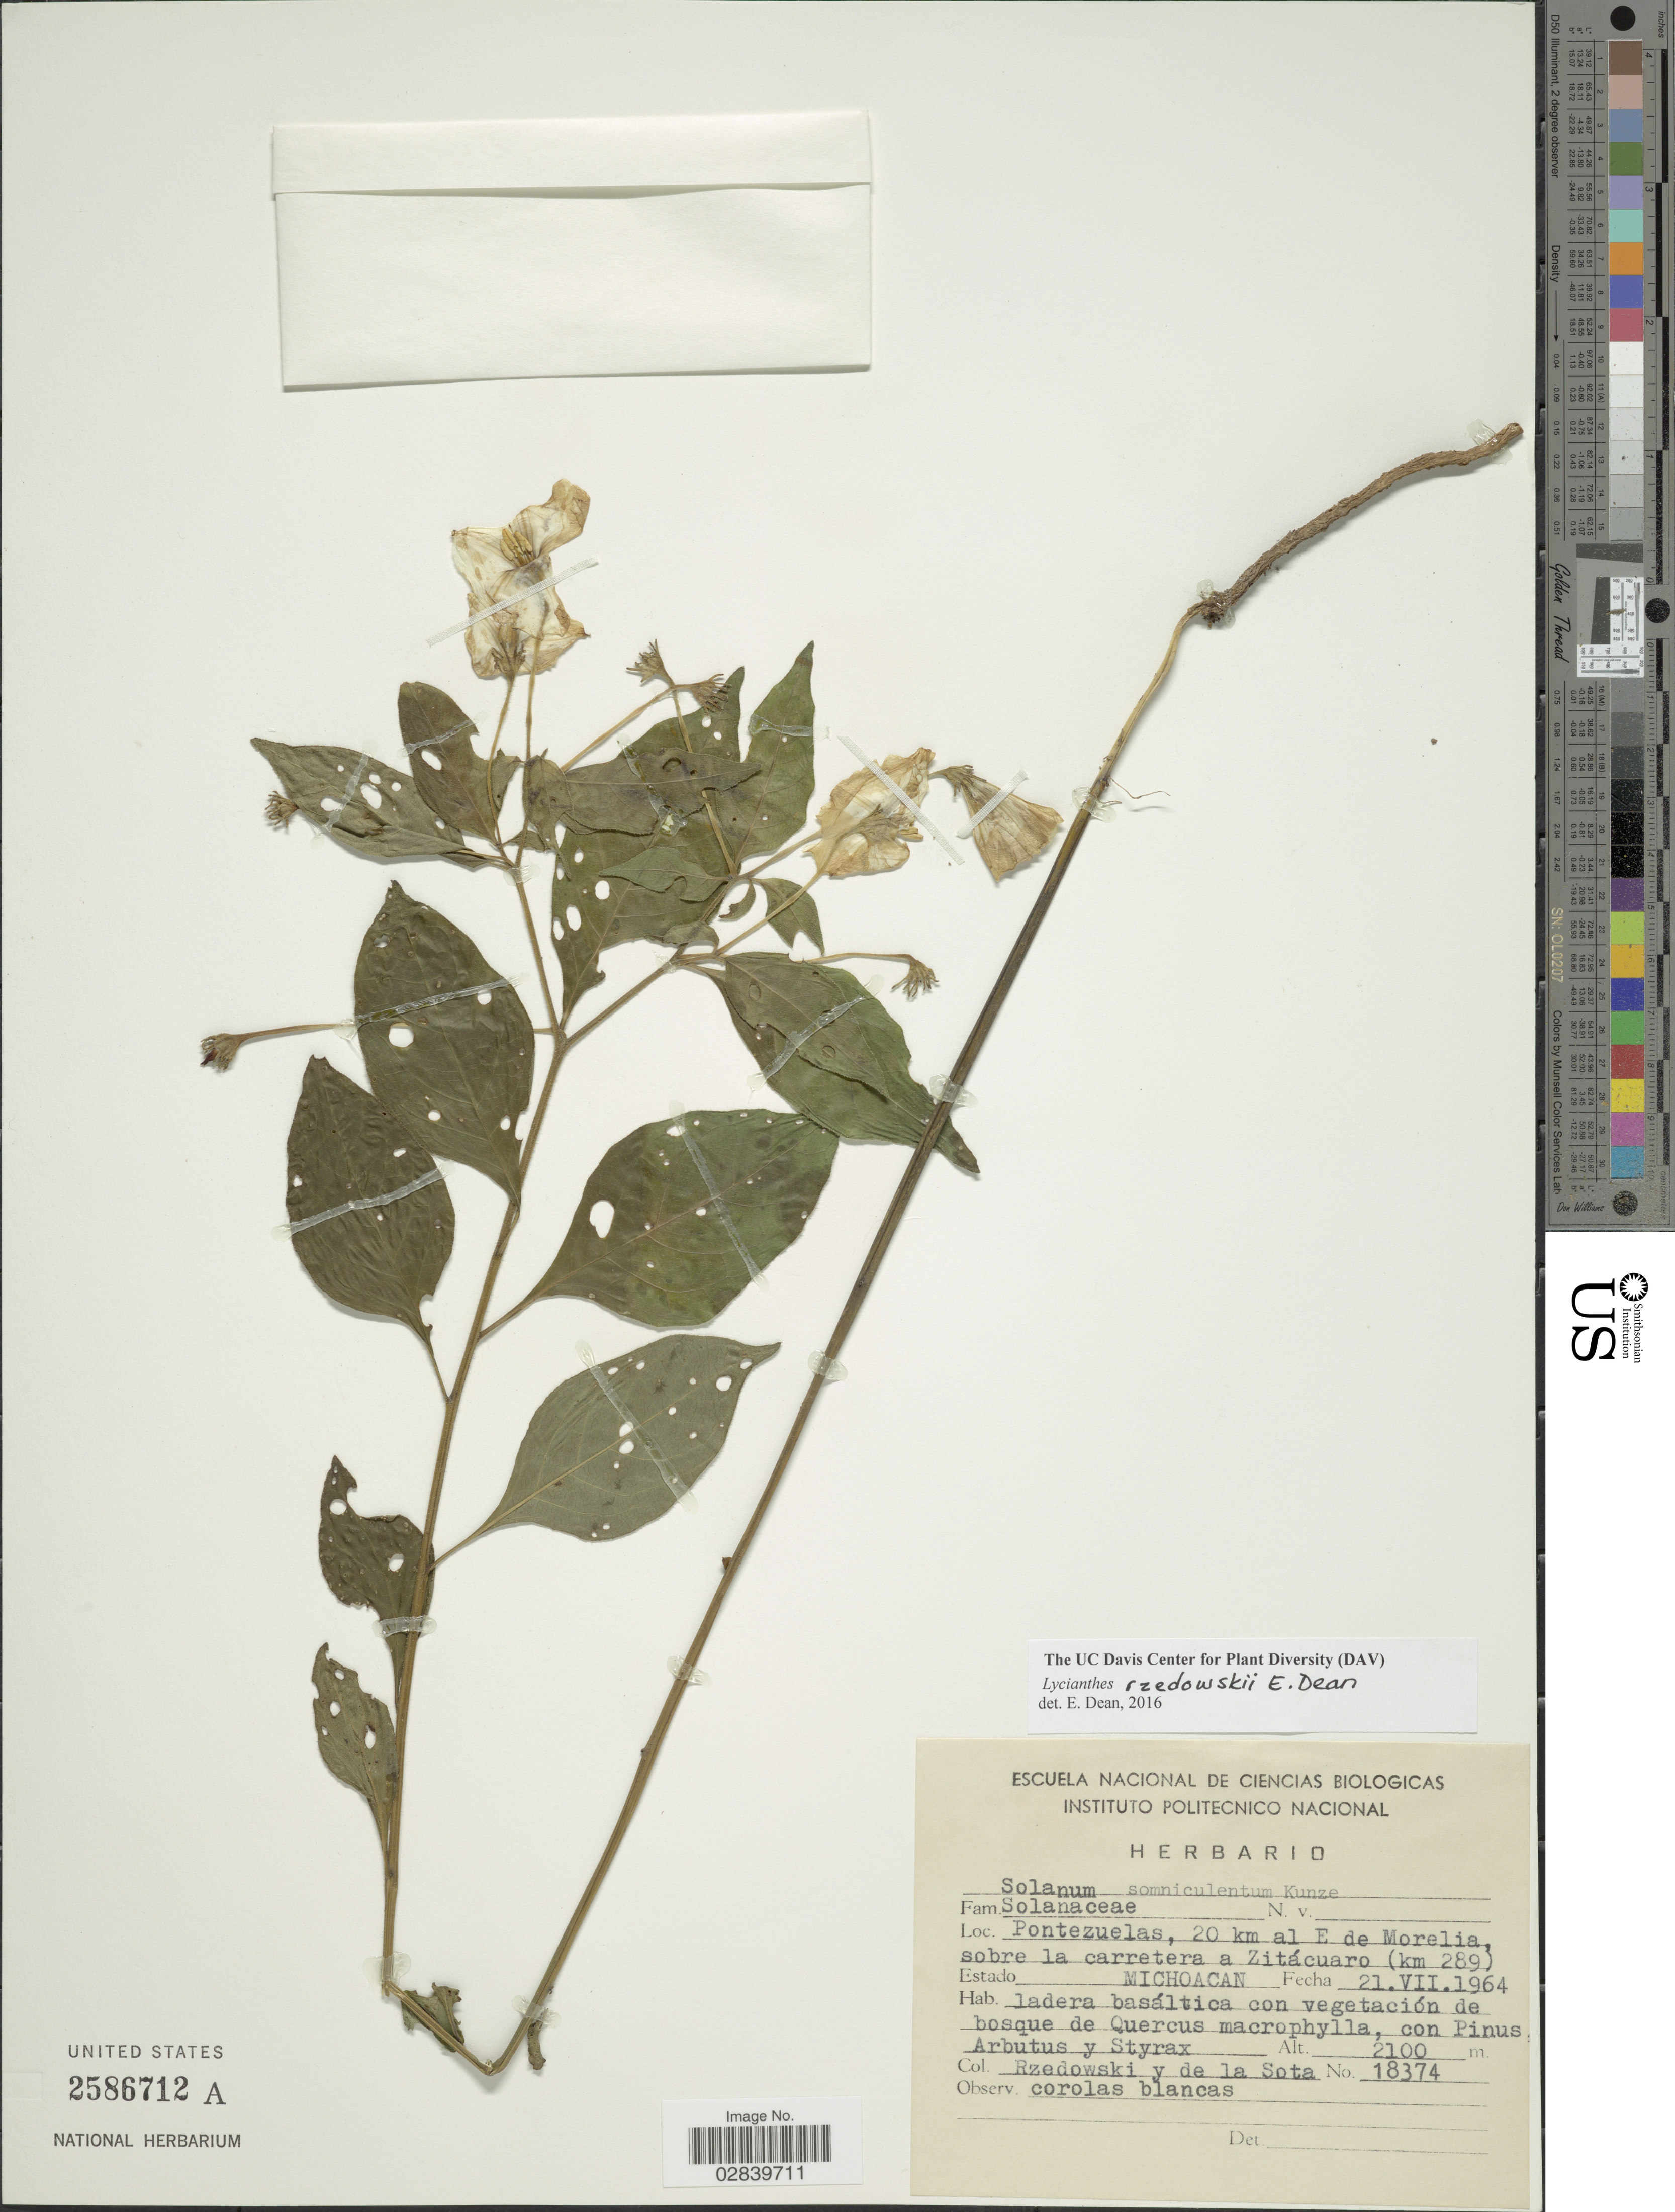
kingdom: Plantae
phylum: Tracheophyta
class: Magnoliopsida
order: Solanales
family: Solanaceae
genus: Lycianthes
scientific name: Lycianthes rzedowskii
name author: E. Dean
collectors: Rzedowski, -- & de la Sota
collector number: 18374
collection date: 1964-07-21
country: Mexico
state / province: Michoacán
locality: Pontezuelas, 20 km al E de Morelia, sobre la carretera a Zitácuaro (km 289).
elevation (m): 2100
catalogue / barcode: US 2586712A